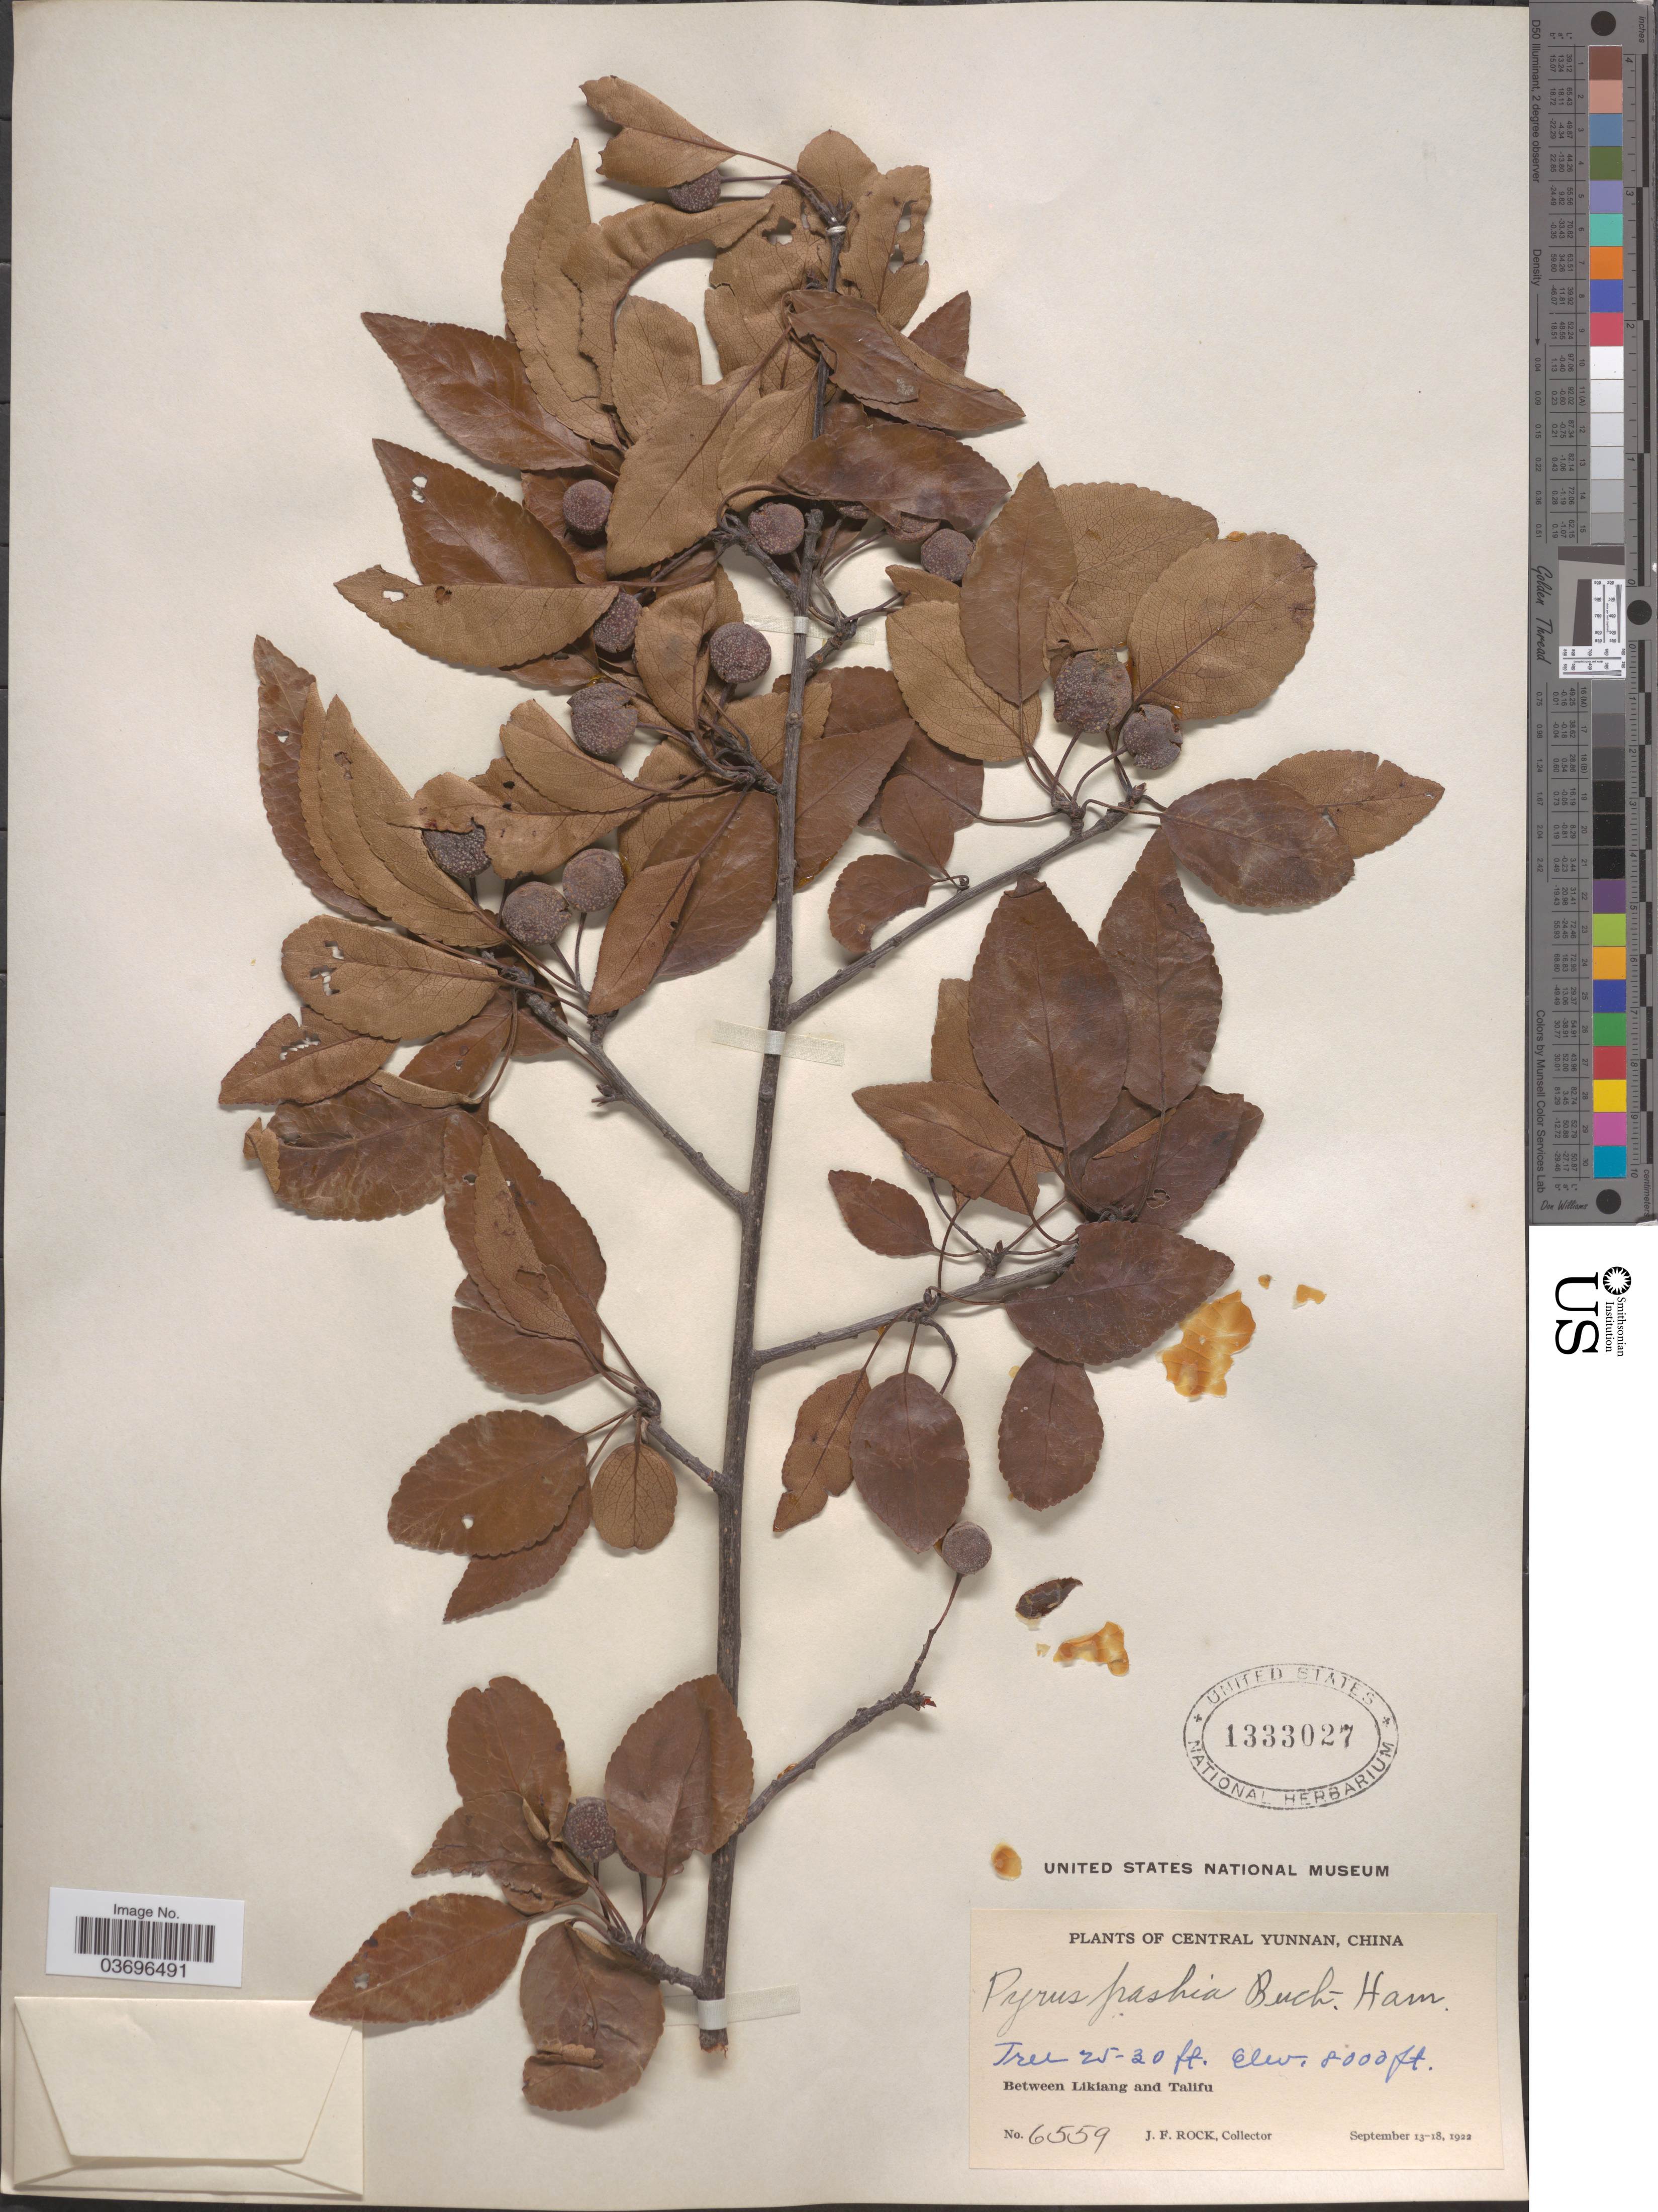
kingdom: Plantae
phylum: Tracheophyta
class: Magnoliopsida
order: Rosales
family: Rosaceae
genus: Pyrus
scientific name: Pyrus pashia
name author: Buch.-Ham. ex D. Don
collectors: J. Rock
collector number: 6559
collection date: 1922-09-13/1922-09-18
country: China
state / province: Yunnan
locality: Central Yunnan. Between Likiang and Talifu.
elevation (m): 2438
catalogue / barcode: US 1333027